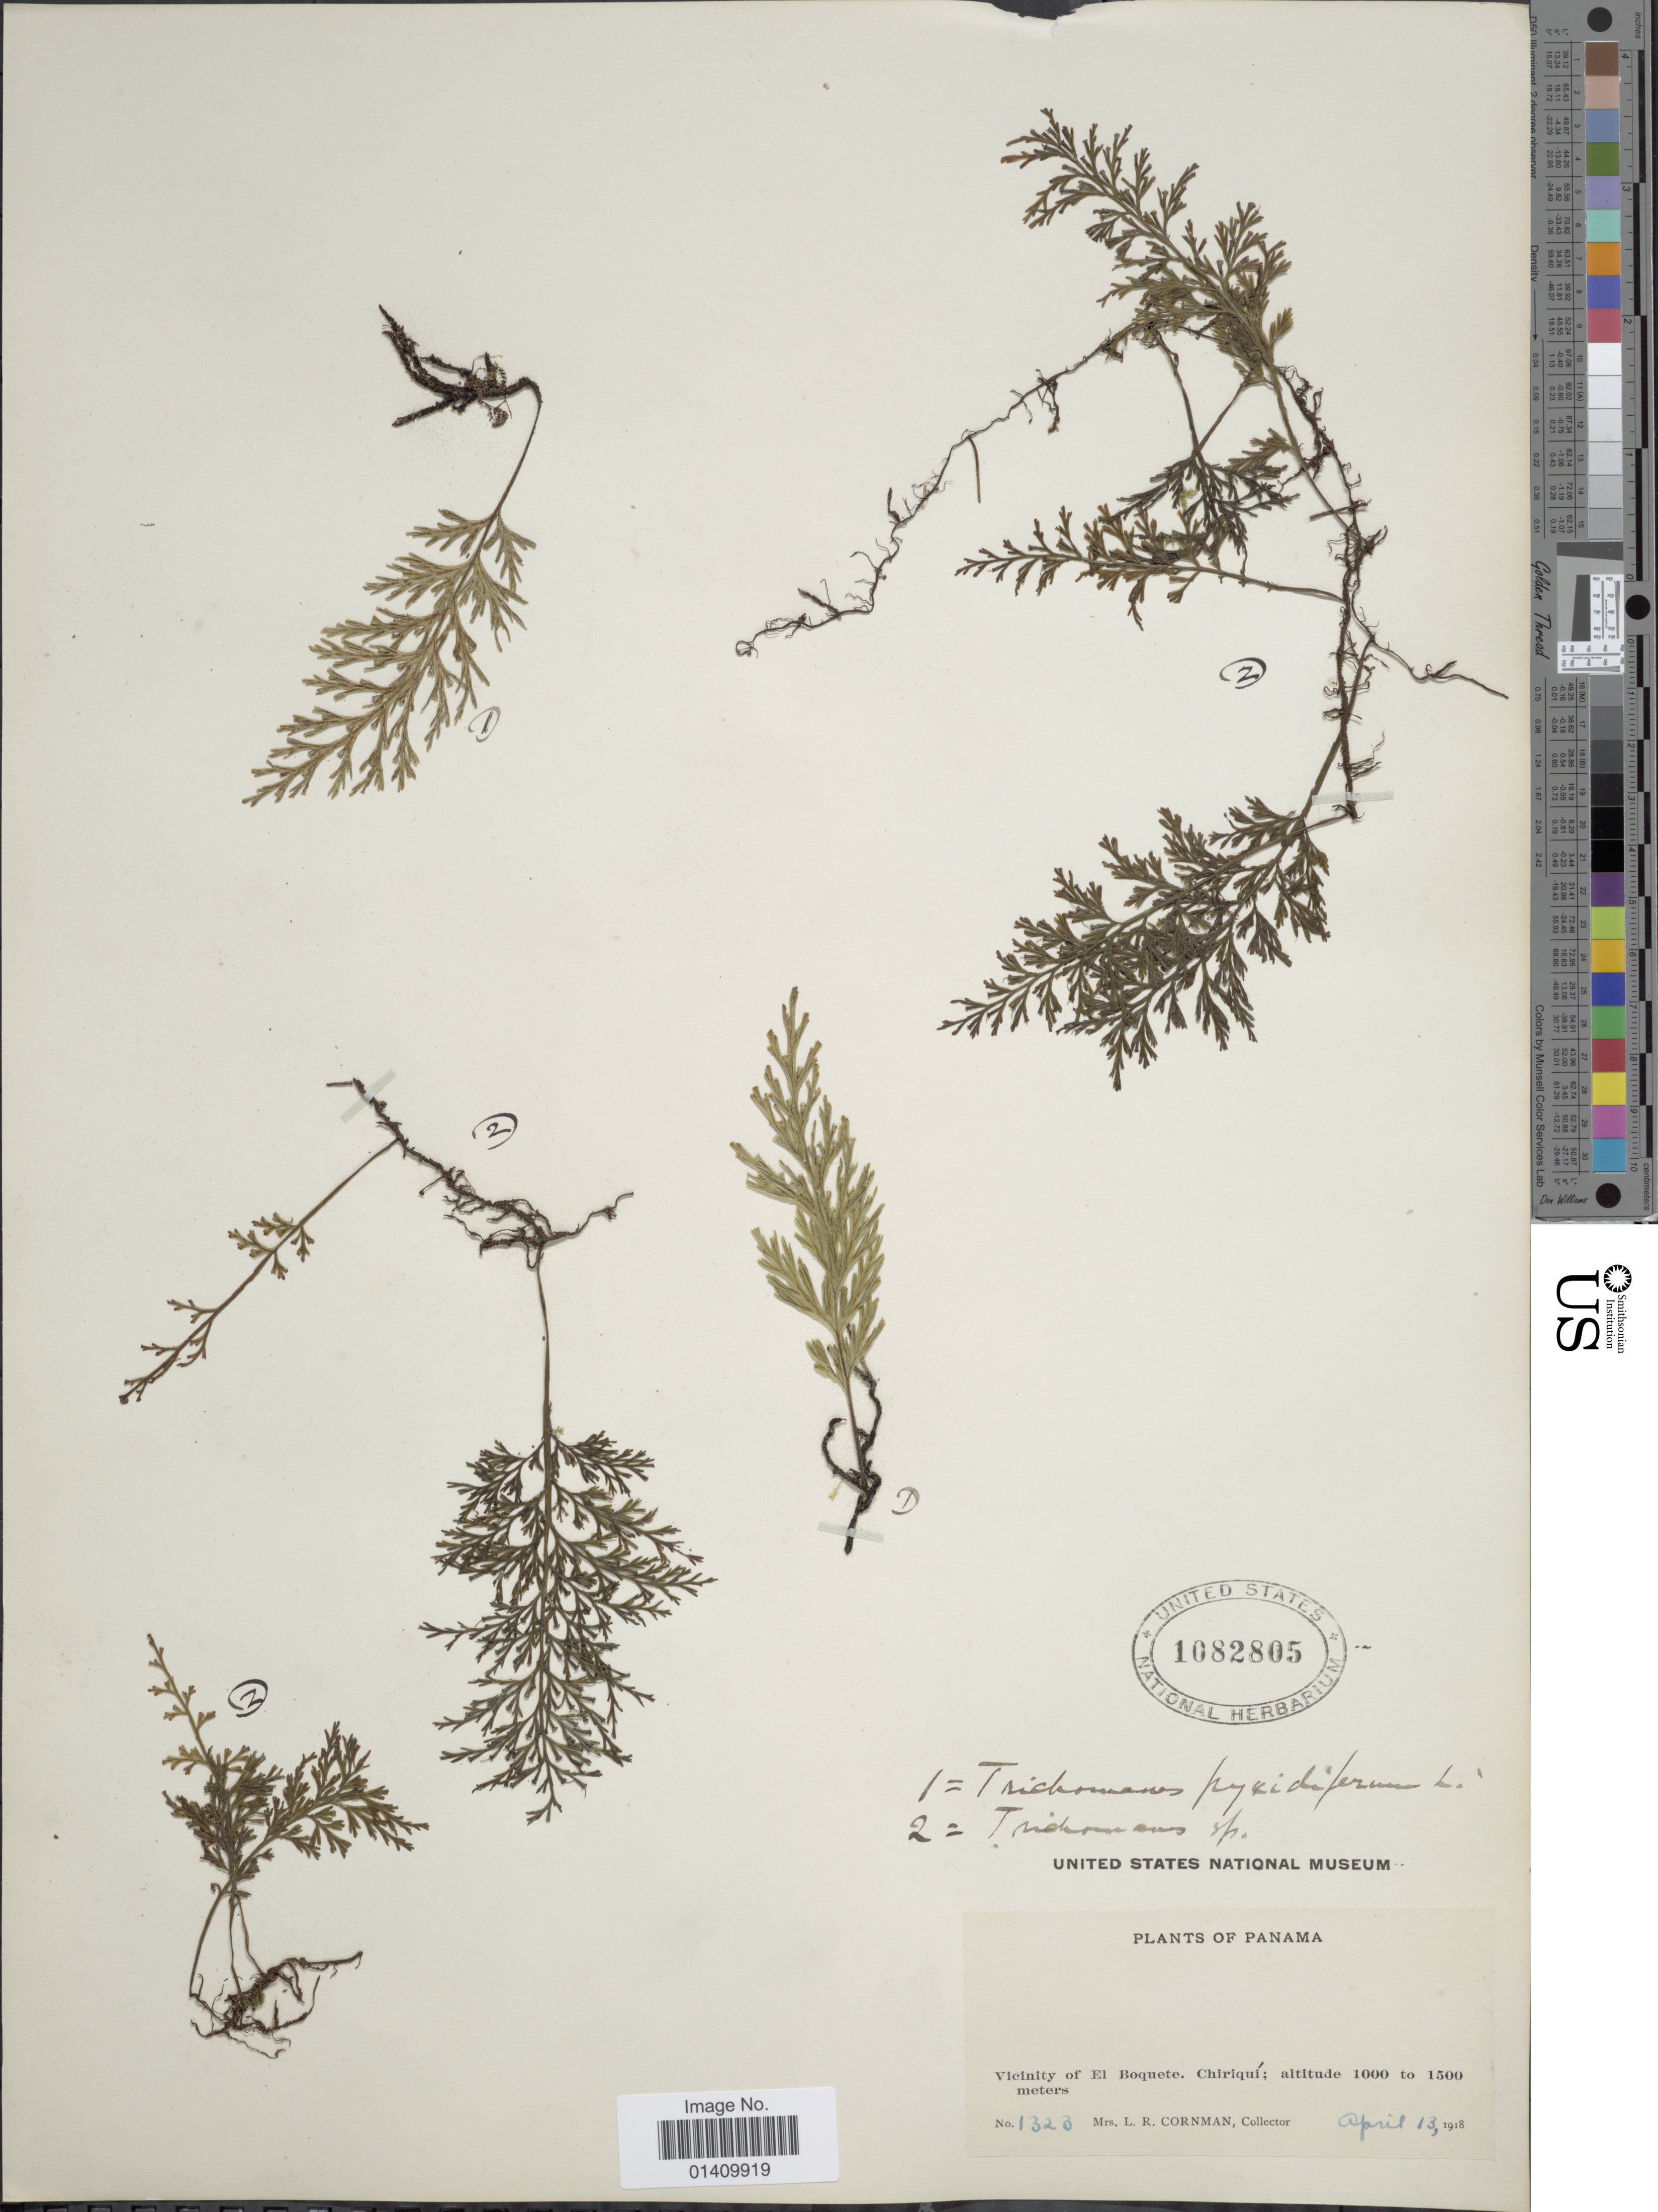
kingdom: Plantae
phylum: Tracheophyta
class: Polypodiopsida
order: Hymenophyllales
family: Hymenophyllaceae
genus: Polyphlebium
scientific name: Polyphlebium pyxidiferum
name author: (L.) Ebihara & Dubuisson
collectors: L. Cornman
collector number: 1323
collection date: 1918-04-13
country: Panama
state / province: Chiriqui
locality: Vicinity of El Boquete Chiriqui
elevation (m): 1000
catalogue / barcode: US 1082805